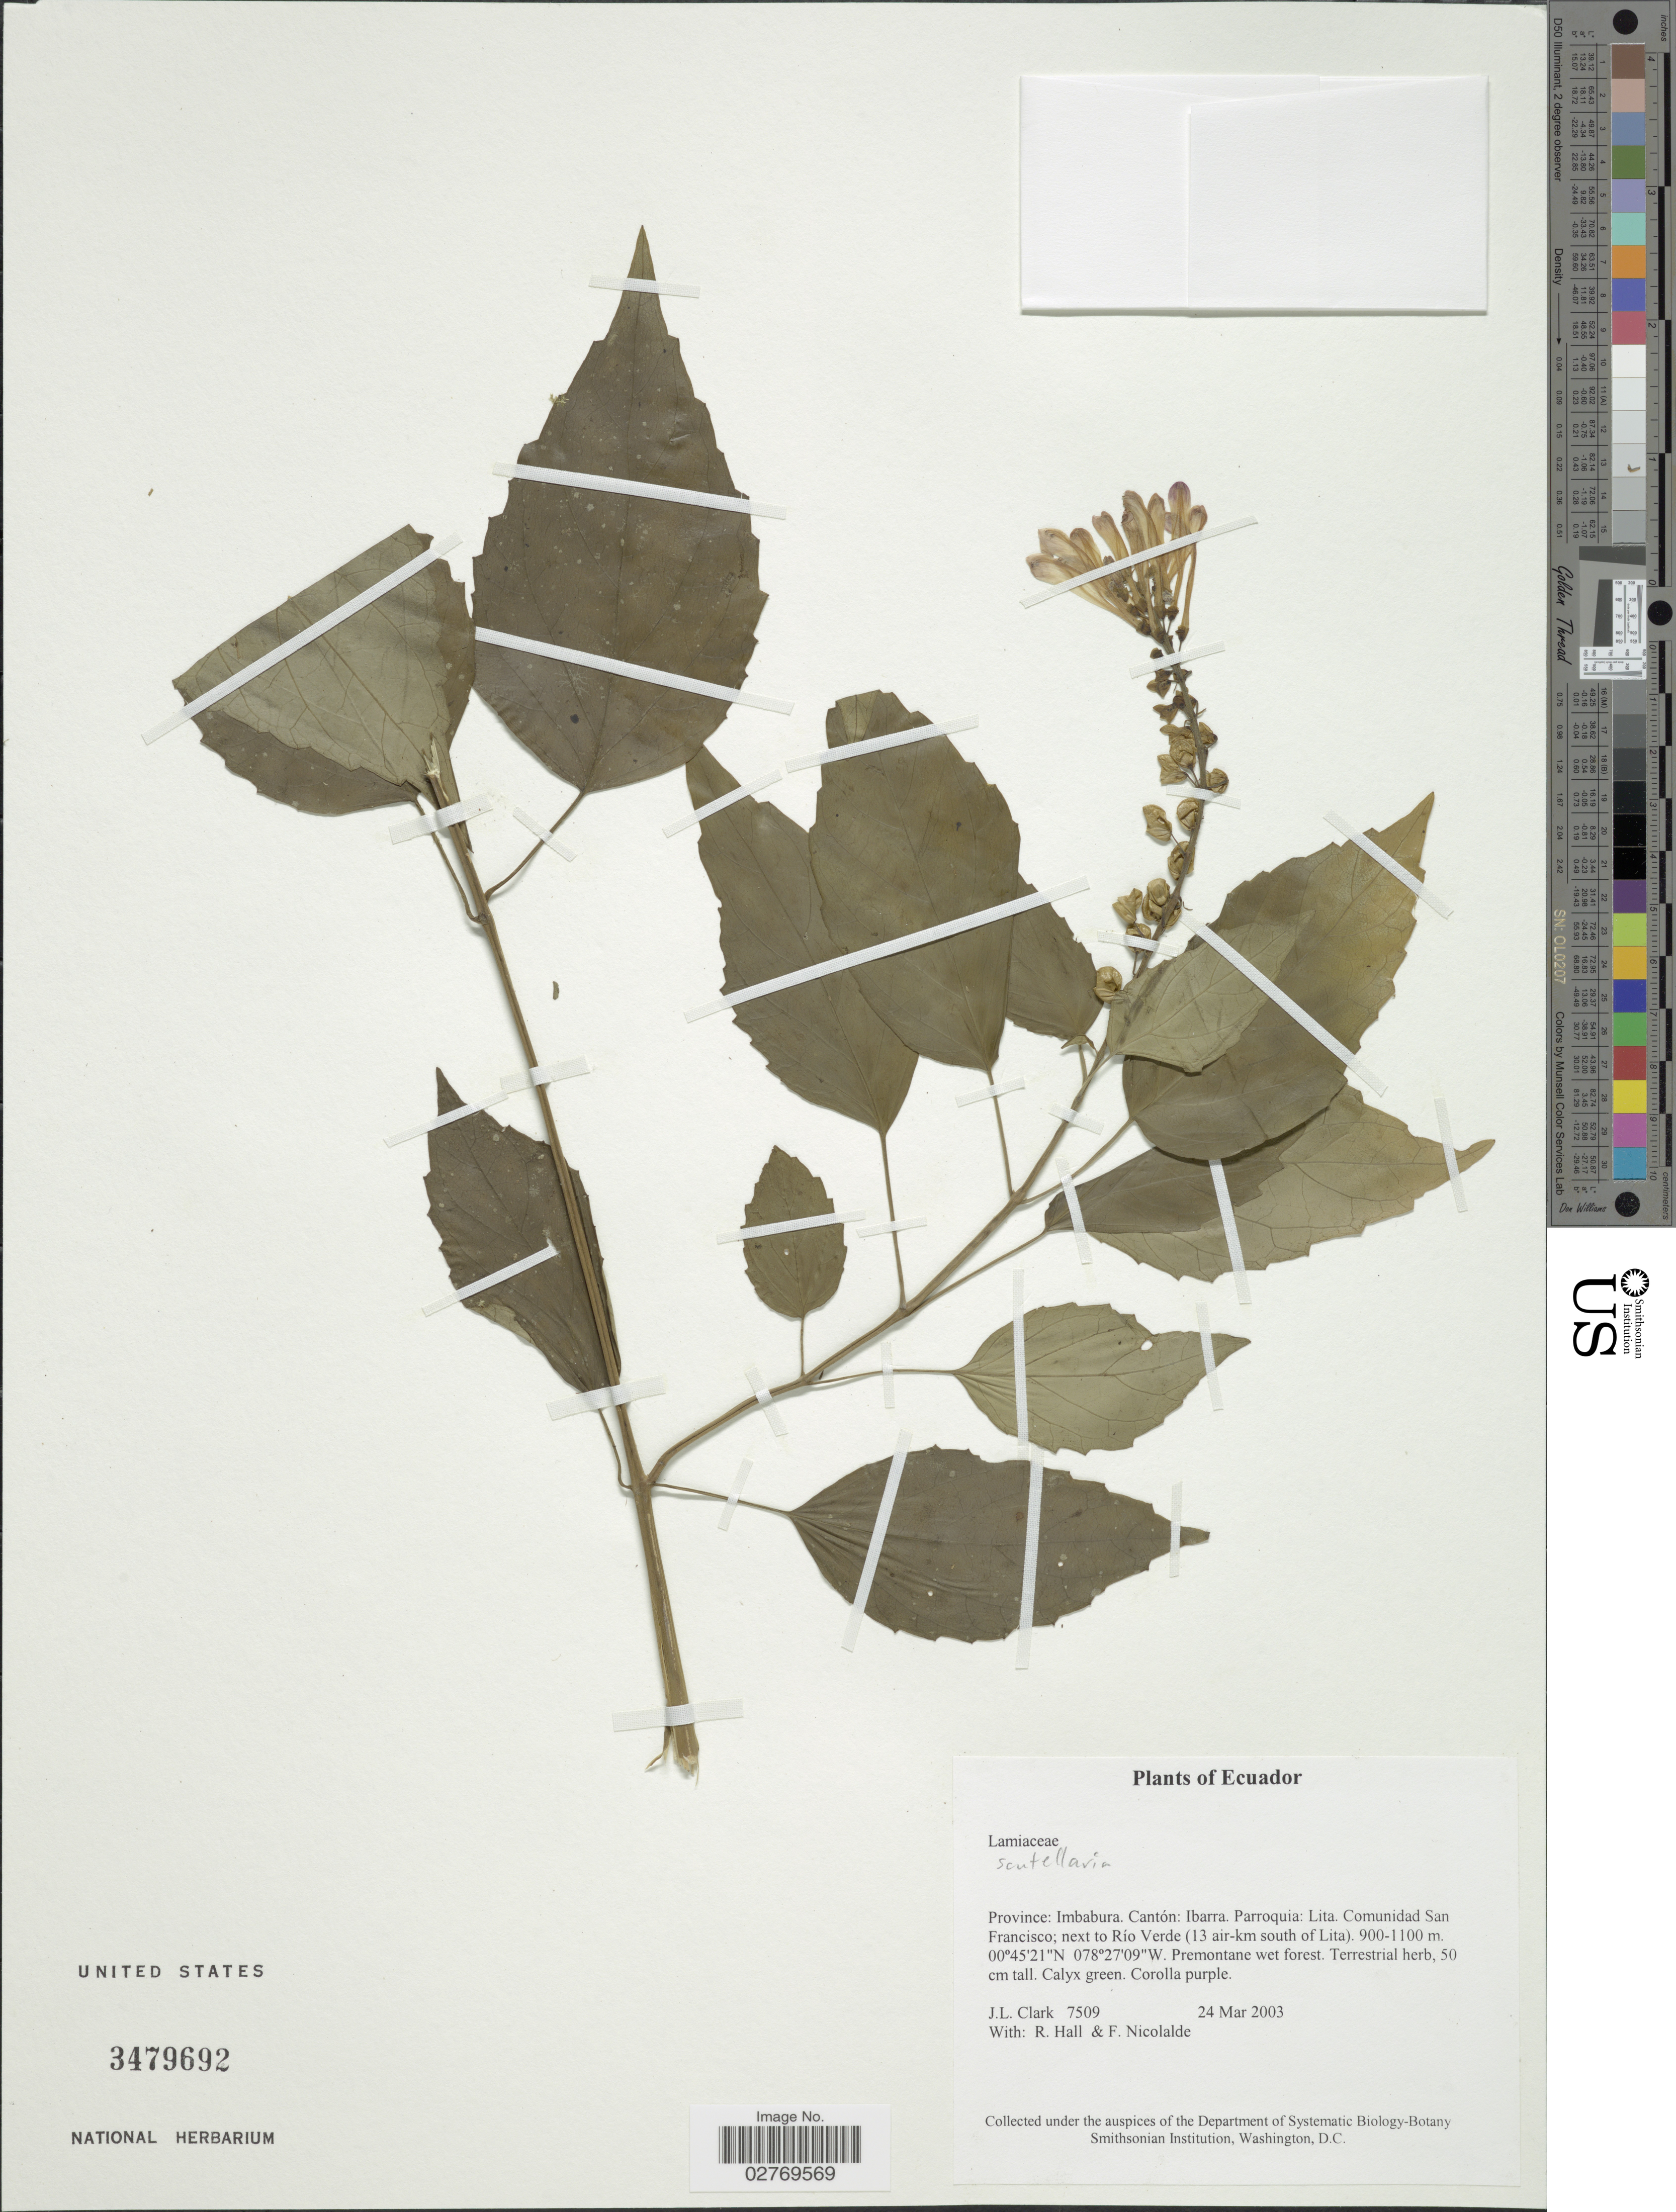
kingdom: Plantae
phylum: Tracheophyta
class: Magnoliopsida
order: Lamiales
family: Lamiaceae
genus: Scutellaria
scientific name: Scutellaria sp.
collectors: J. L. Clark, R. Hall & F. Nicolalde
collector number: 7509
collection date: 2003-03-24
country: Ecuador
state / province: Imbabura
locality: Cantón: Ibarra. Parroquia: Lita. Comunidad San Francisco; next to Río Verde (13 air-km south of Lita).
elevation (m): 900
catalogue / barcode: US 3479692